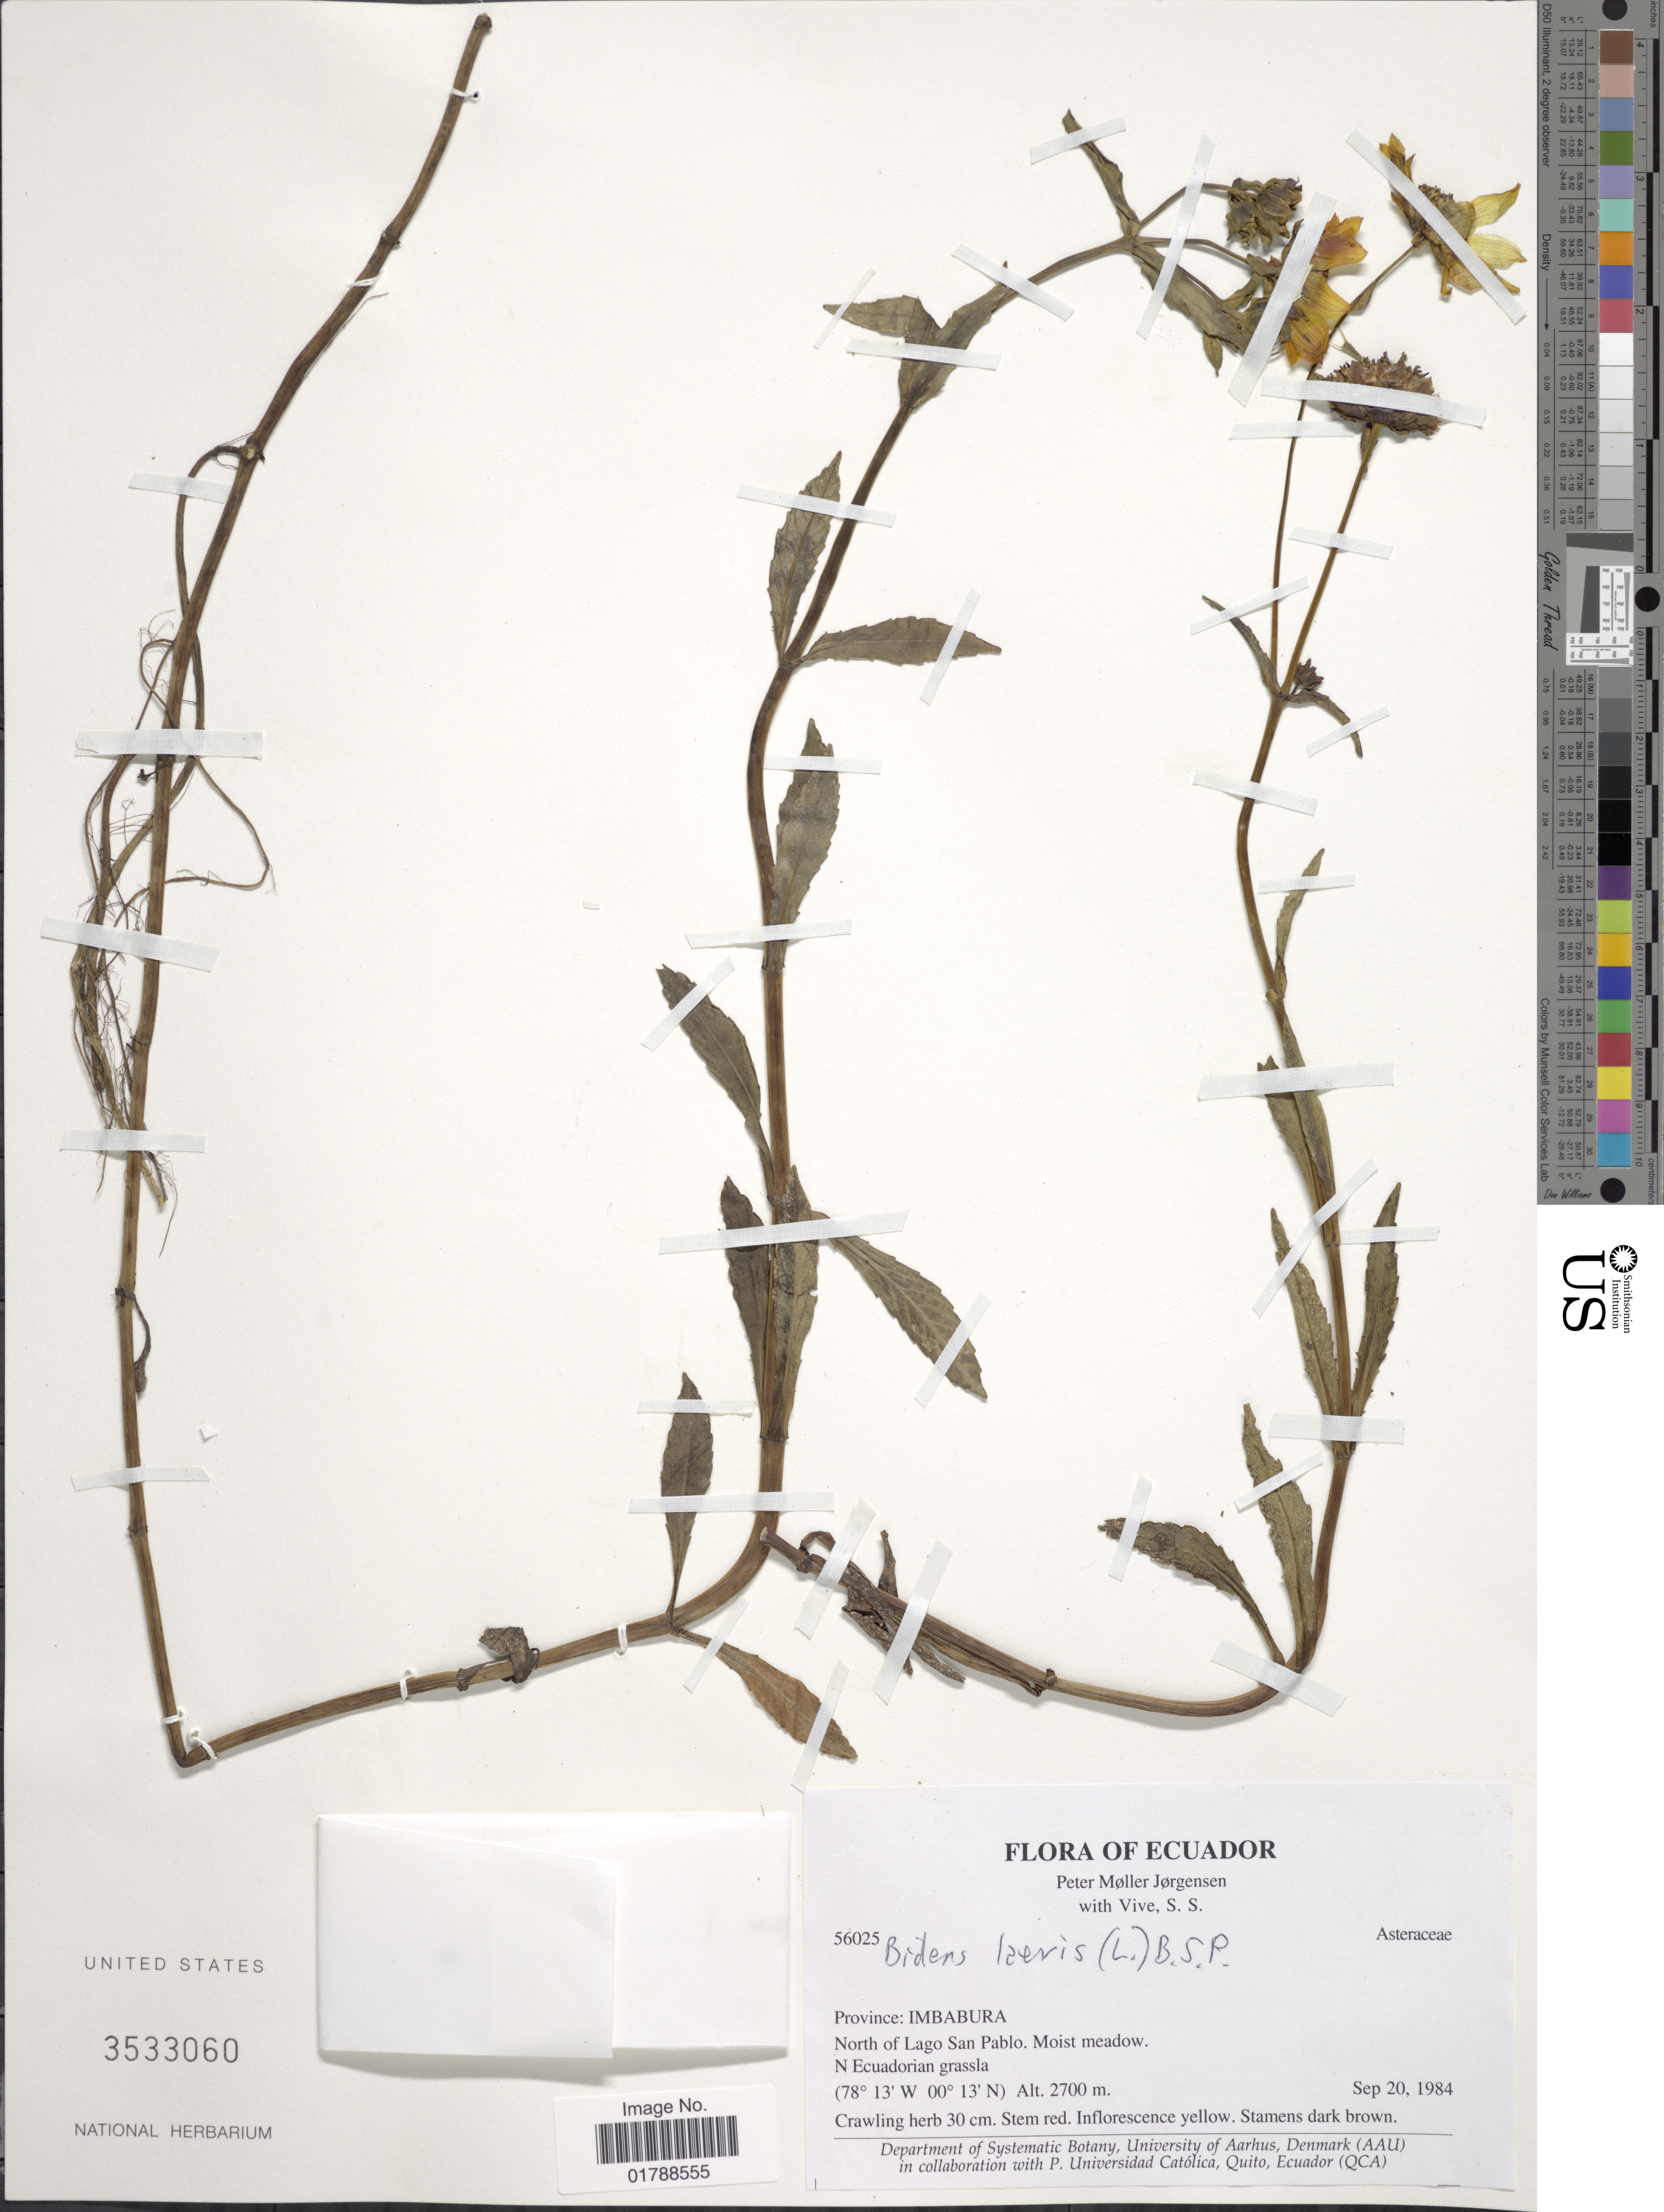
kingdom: Plantae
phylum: Tracheophyta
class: Magnoliopsida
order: Asterales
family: Asteraceae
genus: Bidens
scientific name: Bidens laevis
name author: (L.) Britton, Stearns & Poggenb.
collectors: P. M. Jørgensen & S. Vive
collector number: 56025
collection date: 1984-09-20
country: Ecuador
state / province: Imbabura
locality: North of Lago San Pablo. N Ecuadorian grassla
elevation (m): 2700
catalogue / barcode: US 3533060